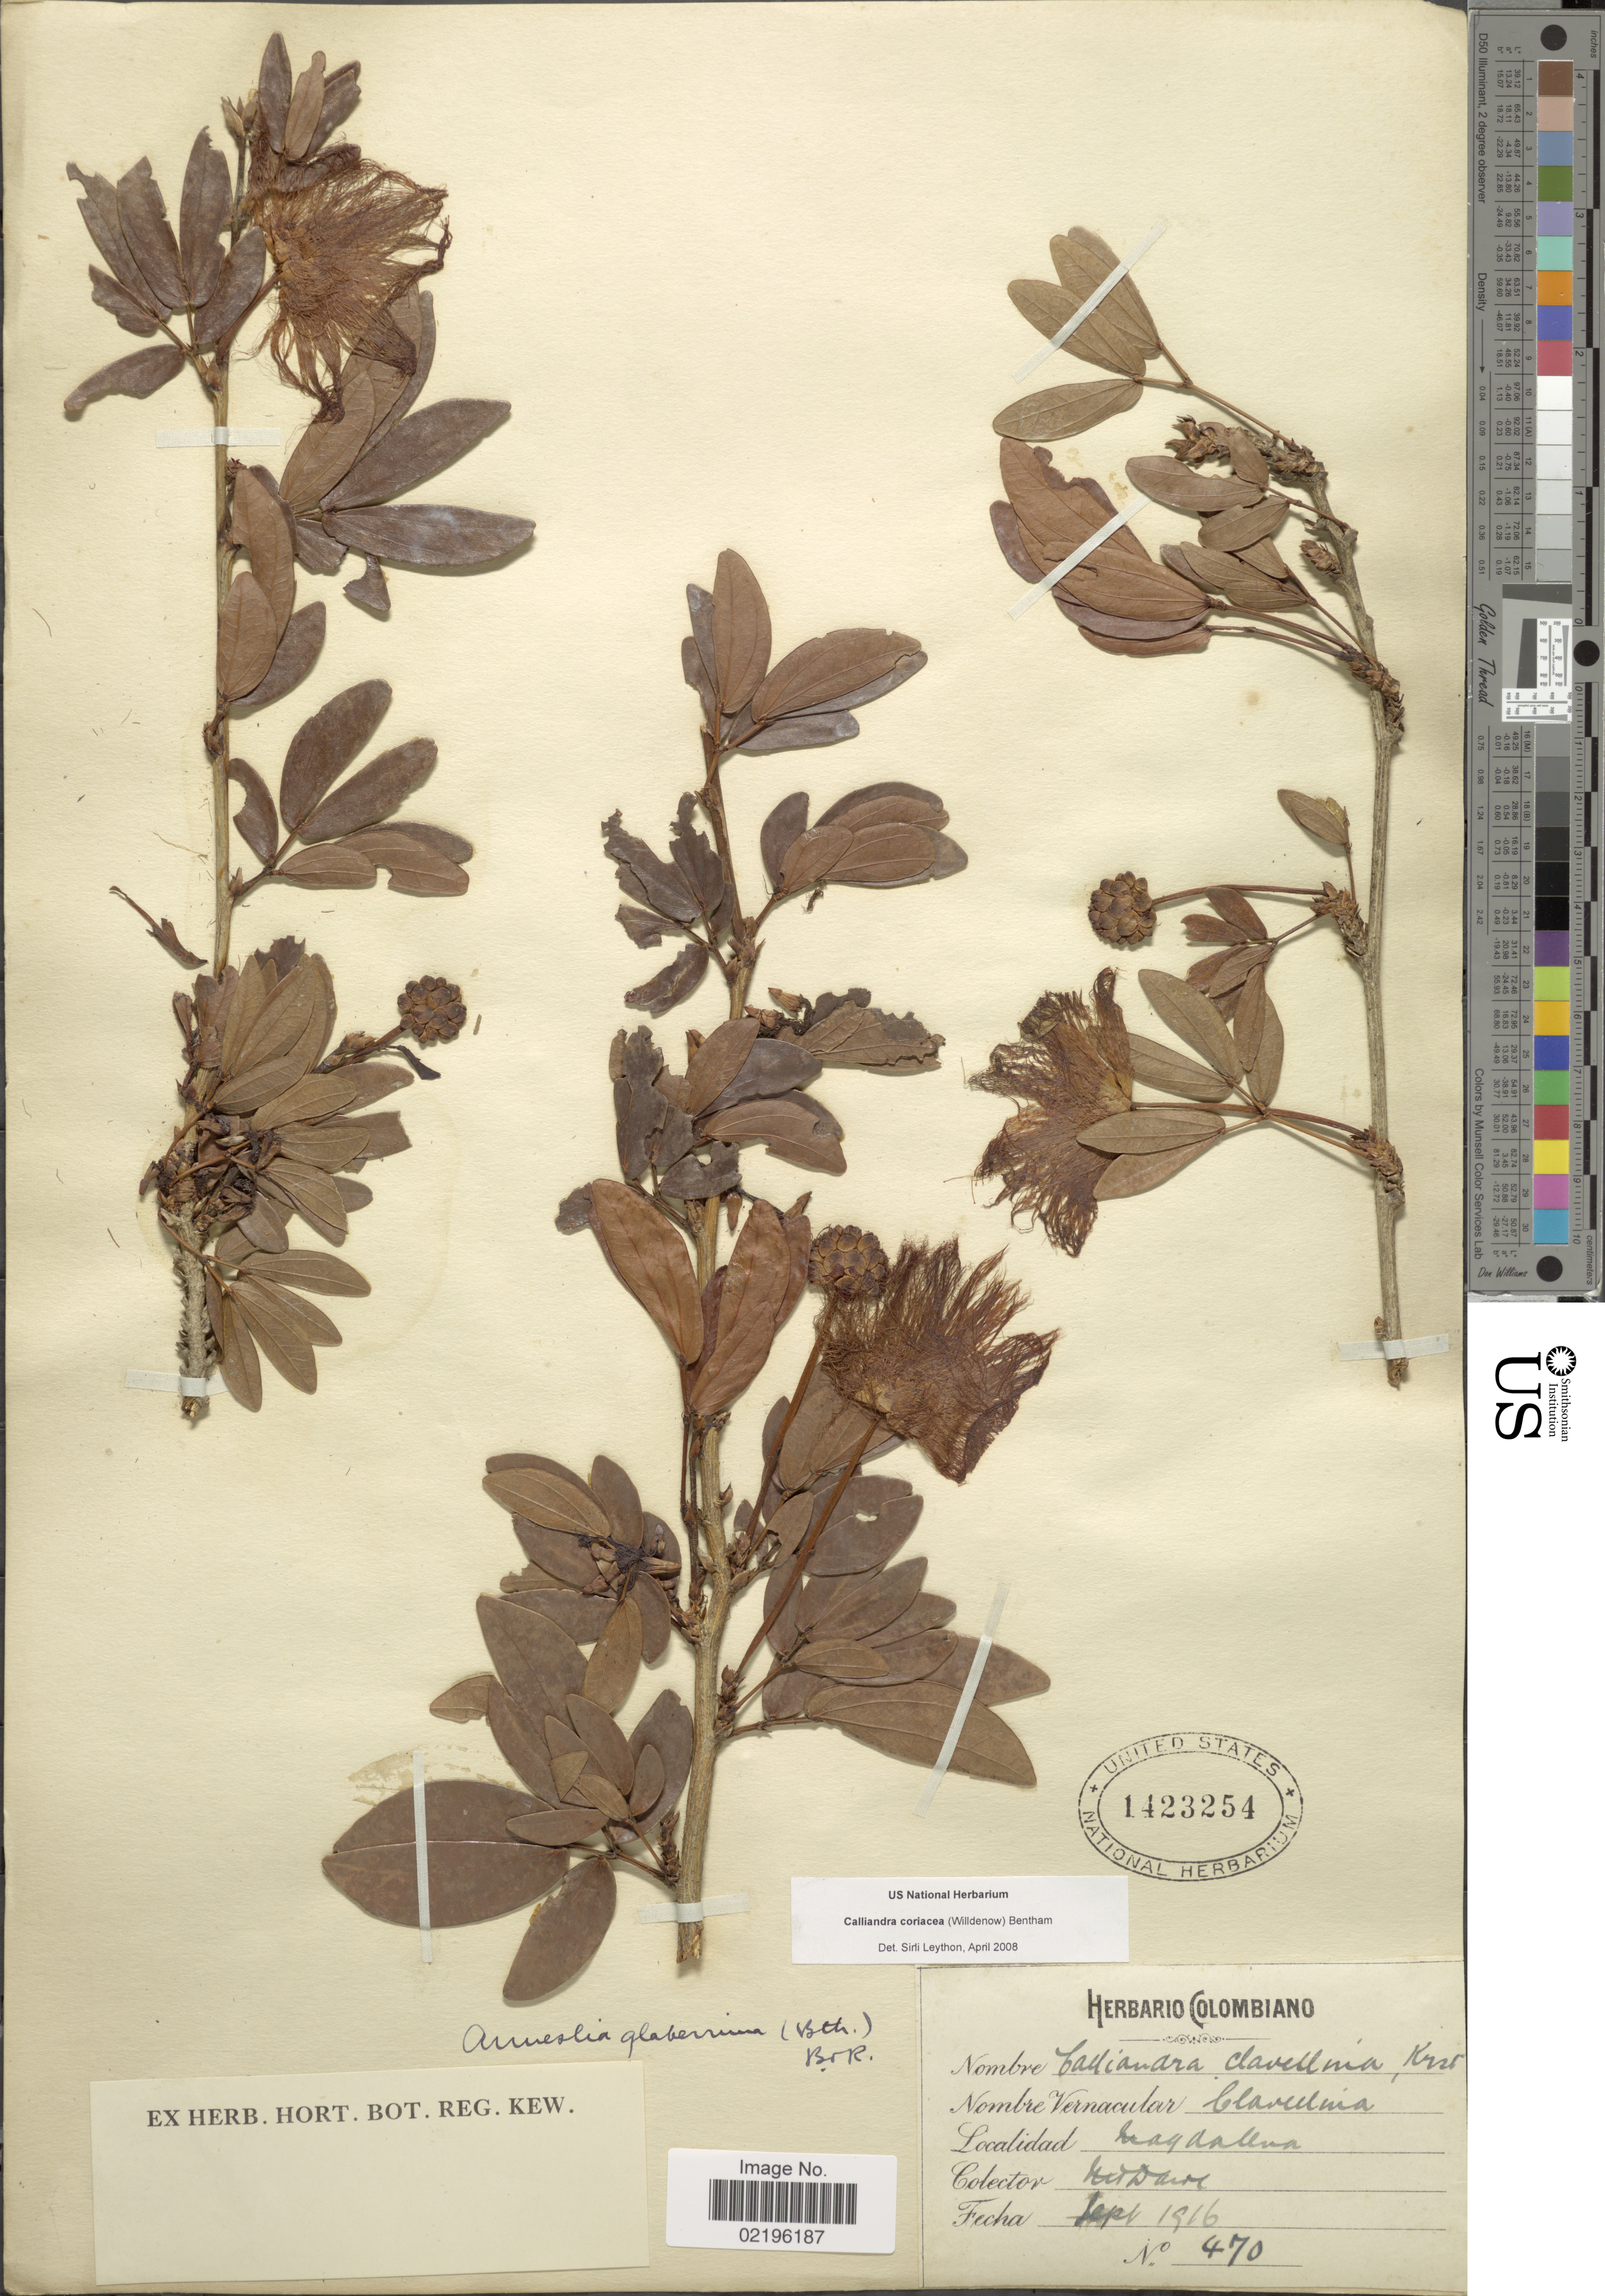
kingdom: Plantae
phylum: Tracheophyta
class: Magnoliopsida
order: Fabales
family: Fabaceae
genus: Calliandra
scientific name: Calliandra coriacea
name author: (Humb. & Bonpl. ex Willd.) Benth.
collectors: M. T. Dawe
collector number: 470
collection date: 1916-09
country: Colombia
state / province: Magdalena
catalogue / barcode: US 1423254